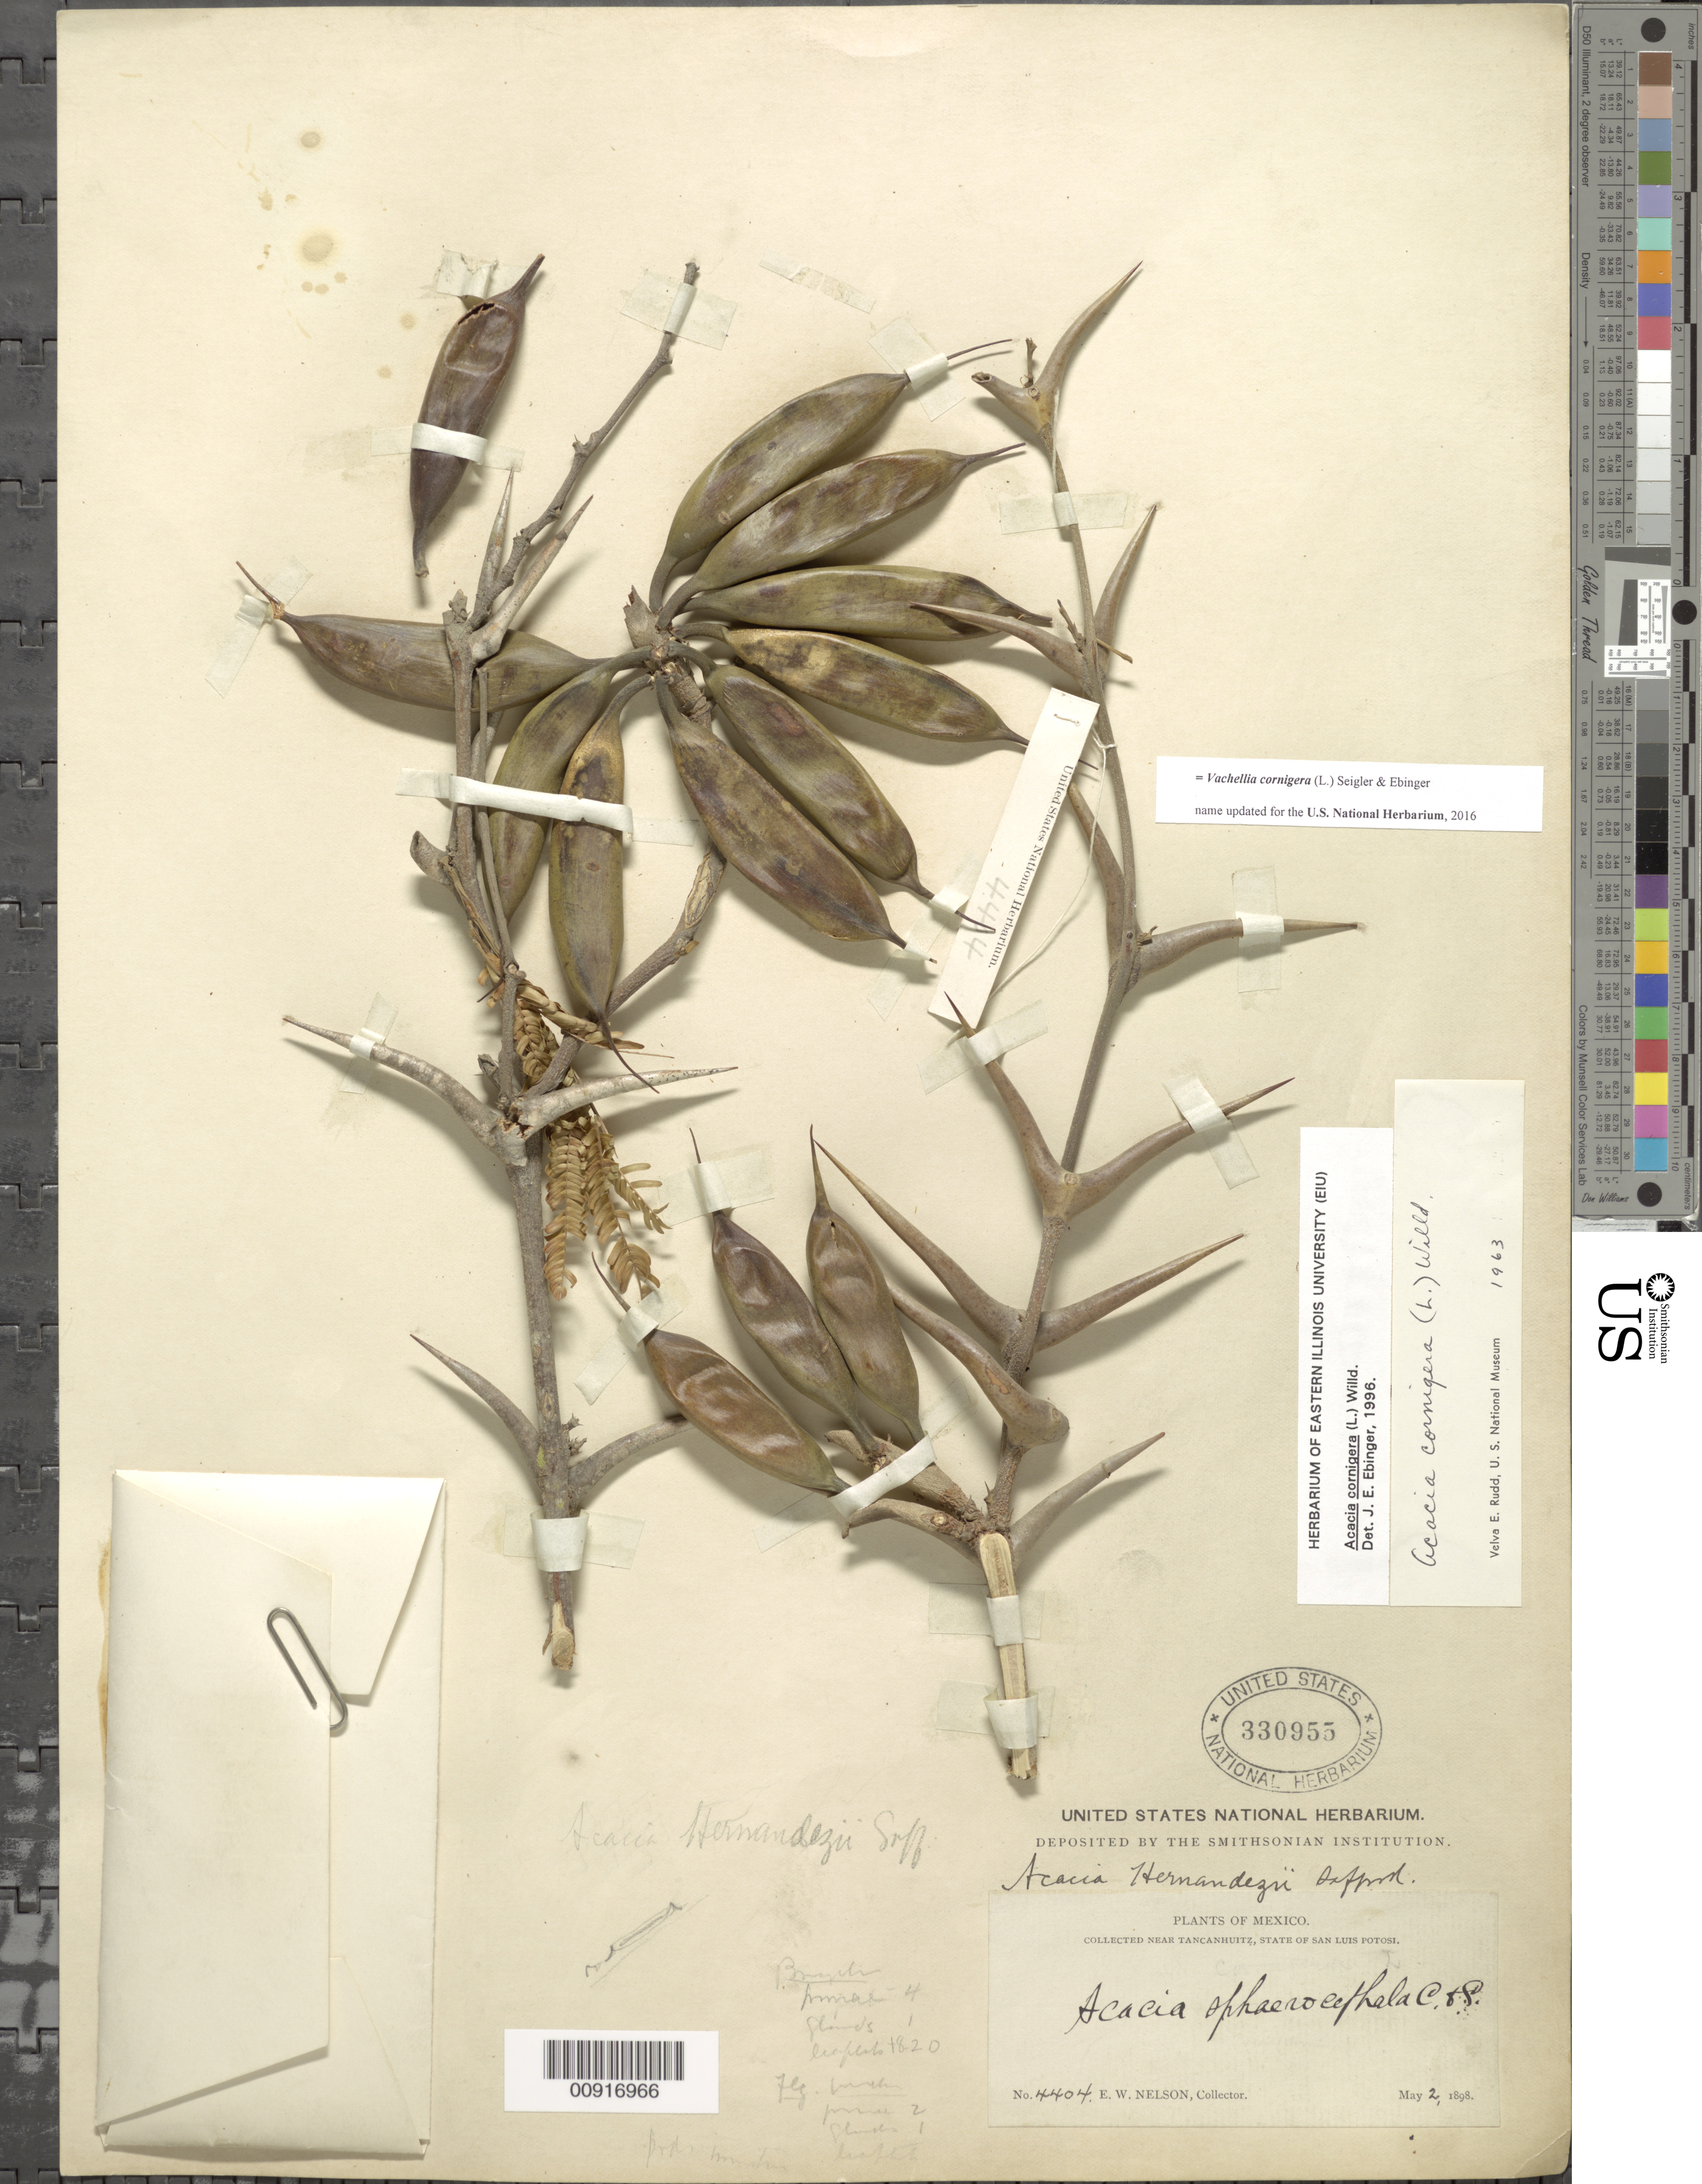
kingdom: Plantae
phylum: Tracheophyta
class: Magnoliopsida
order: Fabales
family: Fabaceae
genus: Vachellia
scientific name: Vachellia cornigera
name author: (L.) Seigler & Ebinger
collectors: E. W. Nelson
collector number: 4404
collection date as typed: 02 May 1898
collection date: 1898-05-02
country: Mexico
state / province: San Luis Potosí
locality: Near Tancanhuitz, State of San Luis Potosí.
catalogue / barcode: US 330955